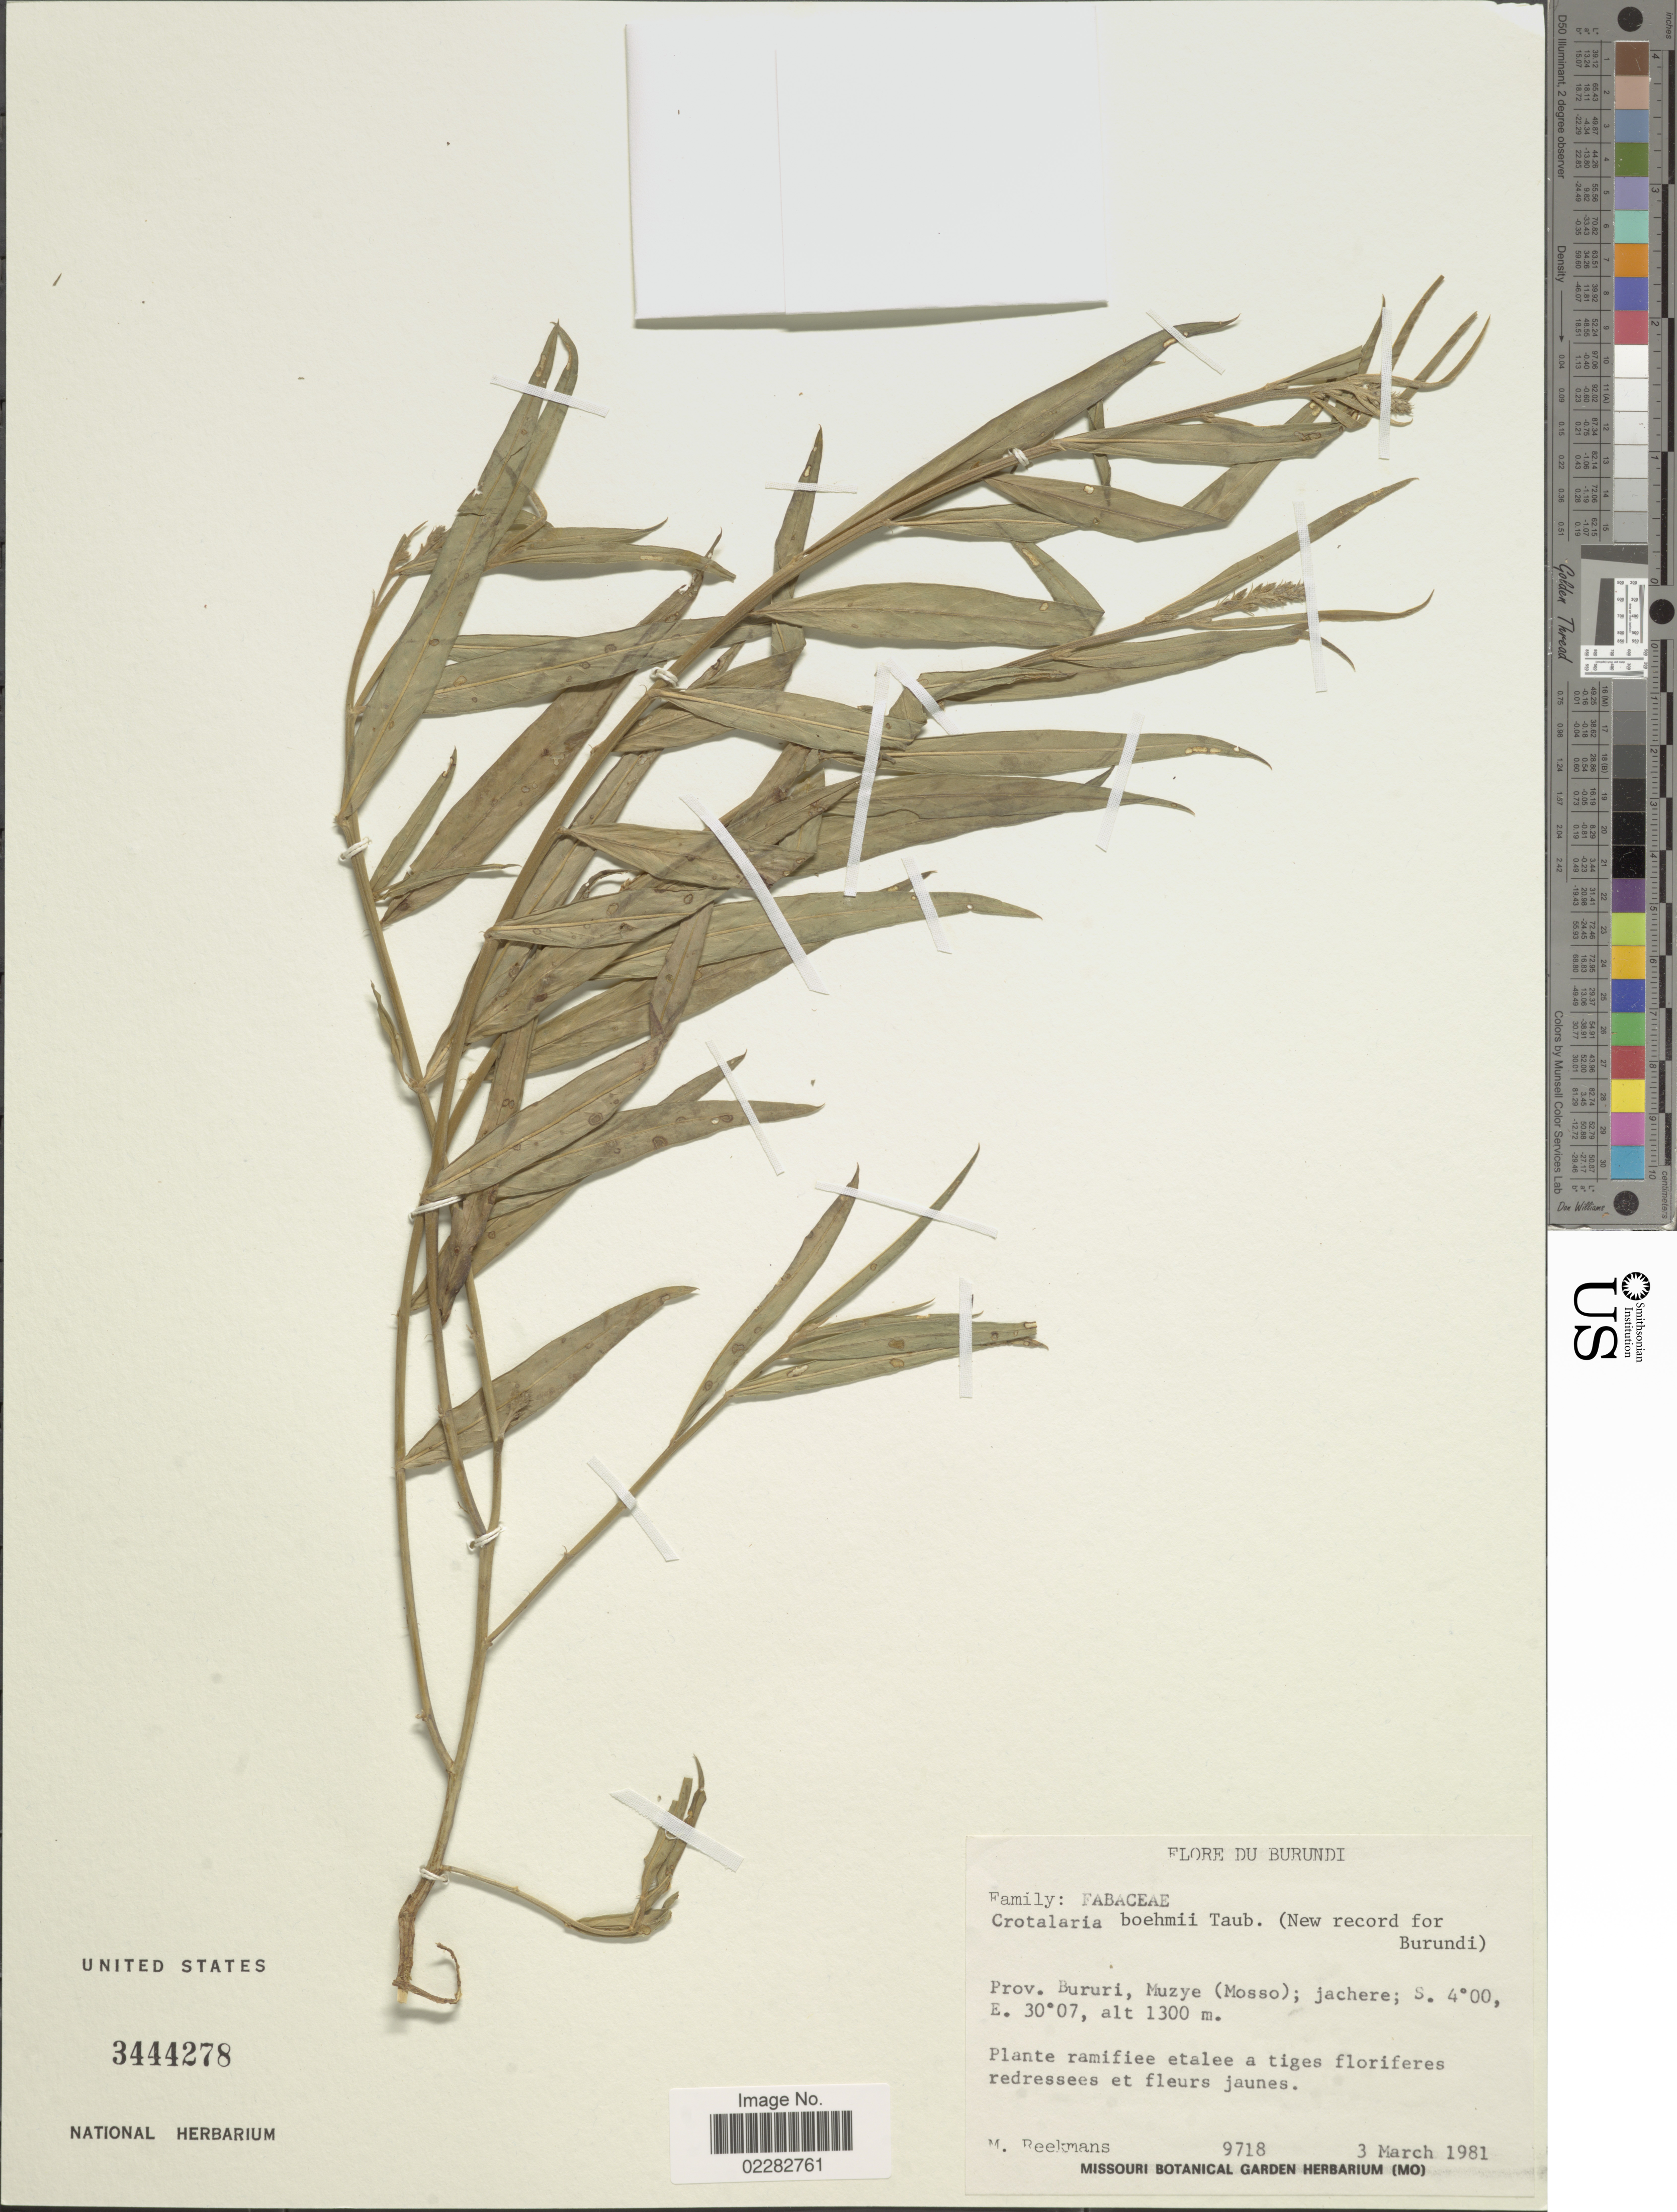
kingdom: Plantae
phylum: Tracheophyta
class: Magnoliopsida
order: Fabales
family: Fabaceae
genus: Crotalaria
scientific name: Crotalaria boehmii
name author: Taub.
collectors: M. Reekmans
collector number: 9718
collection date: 1981-03-03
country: Burundi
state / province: Bururi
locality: Muzye (Mosso); jachere.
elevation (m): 1300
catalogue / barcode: US 3444278